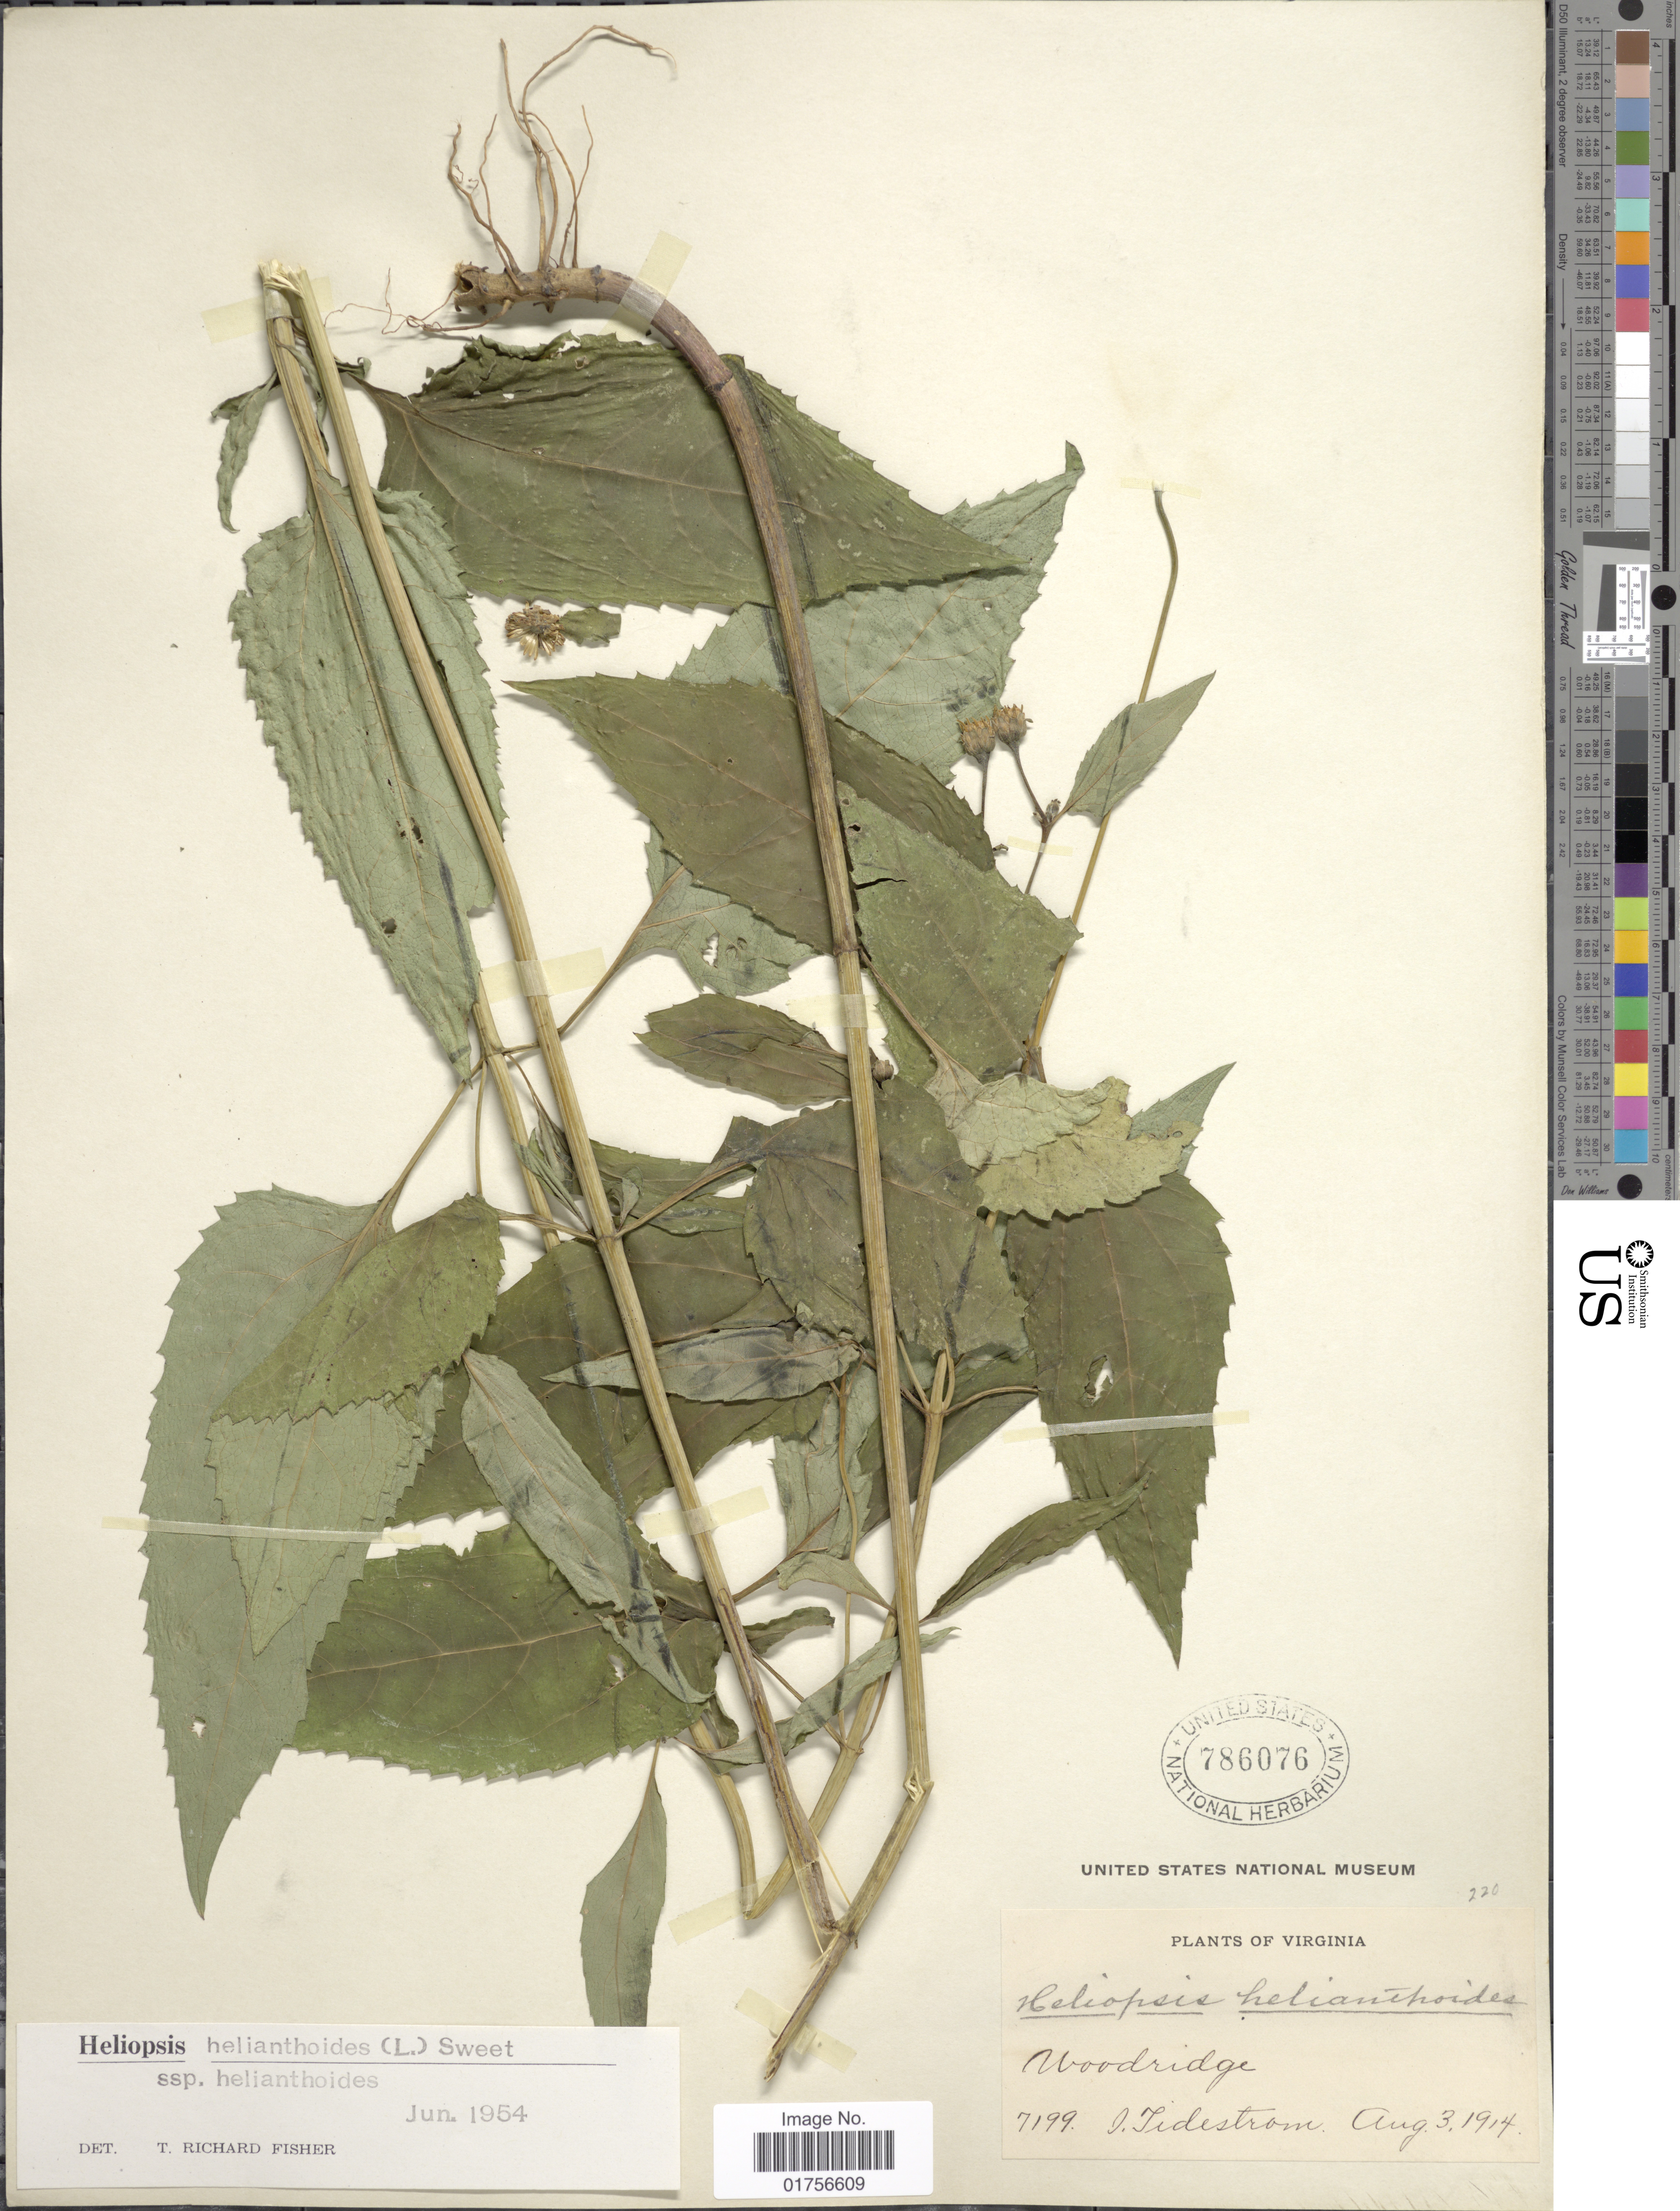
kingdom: Plantae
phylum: Tracheophyta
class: Magnoliopsida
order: Asterales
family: Asteraceae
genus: Heliopsis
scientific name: Heliopsis helianthoides subsp. helianthoides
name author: (L.) Sweet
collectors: I. F. Tidestrom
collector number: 7199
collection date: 1914-08-03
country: United States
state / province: Virginia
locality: Woodridge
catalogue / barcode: US 786076